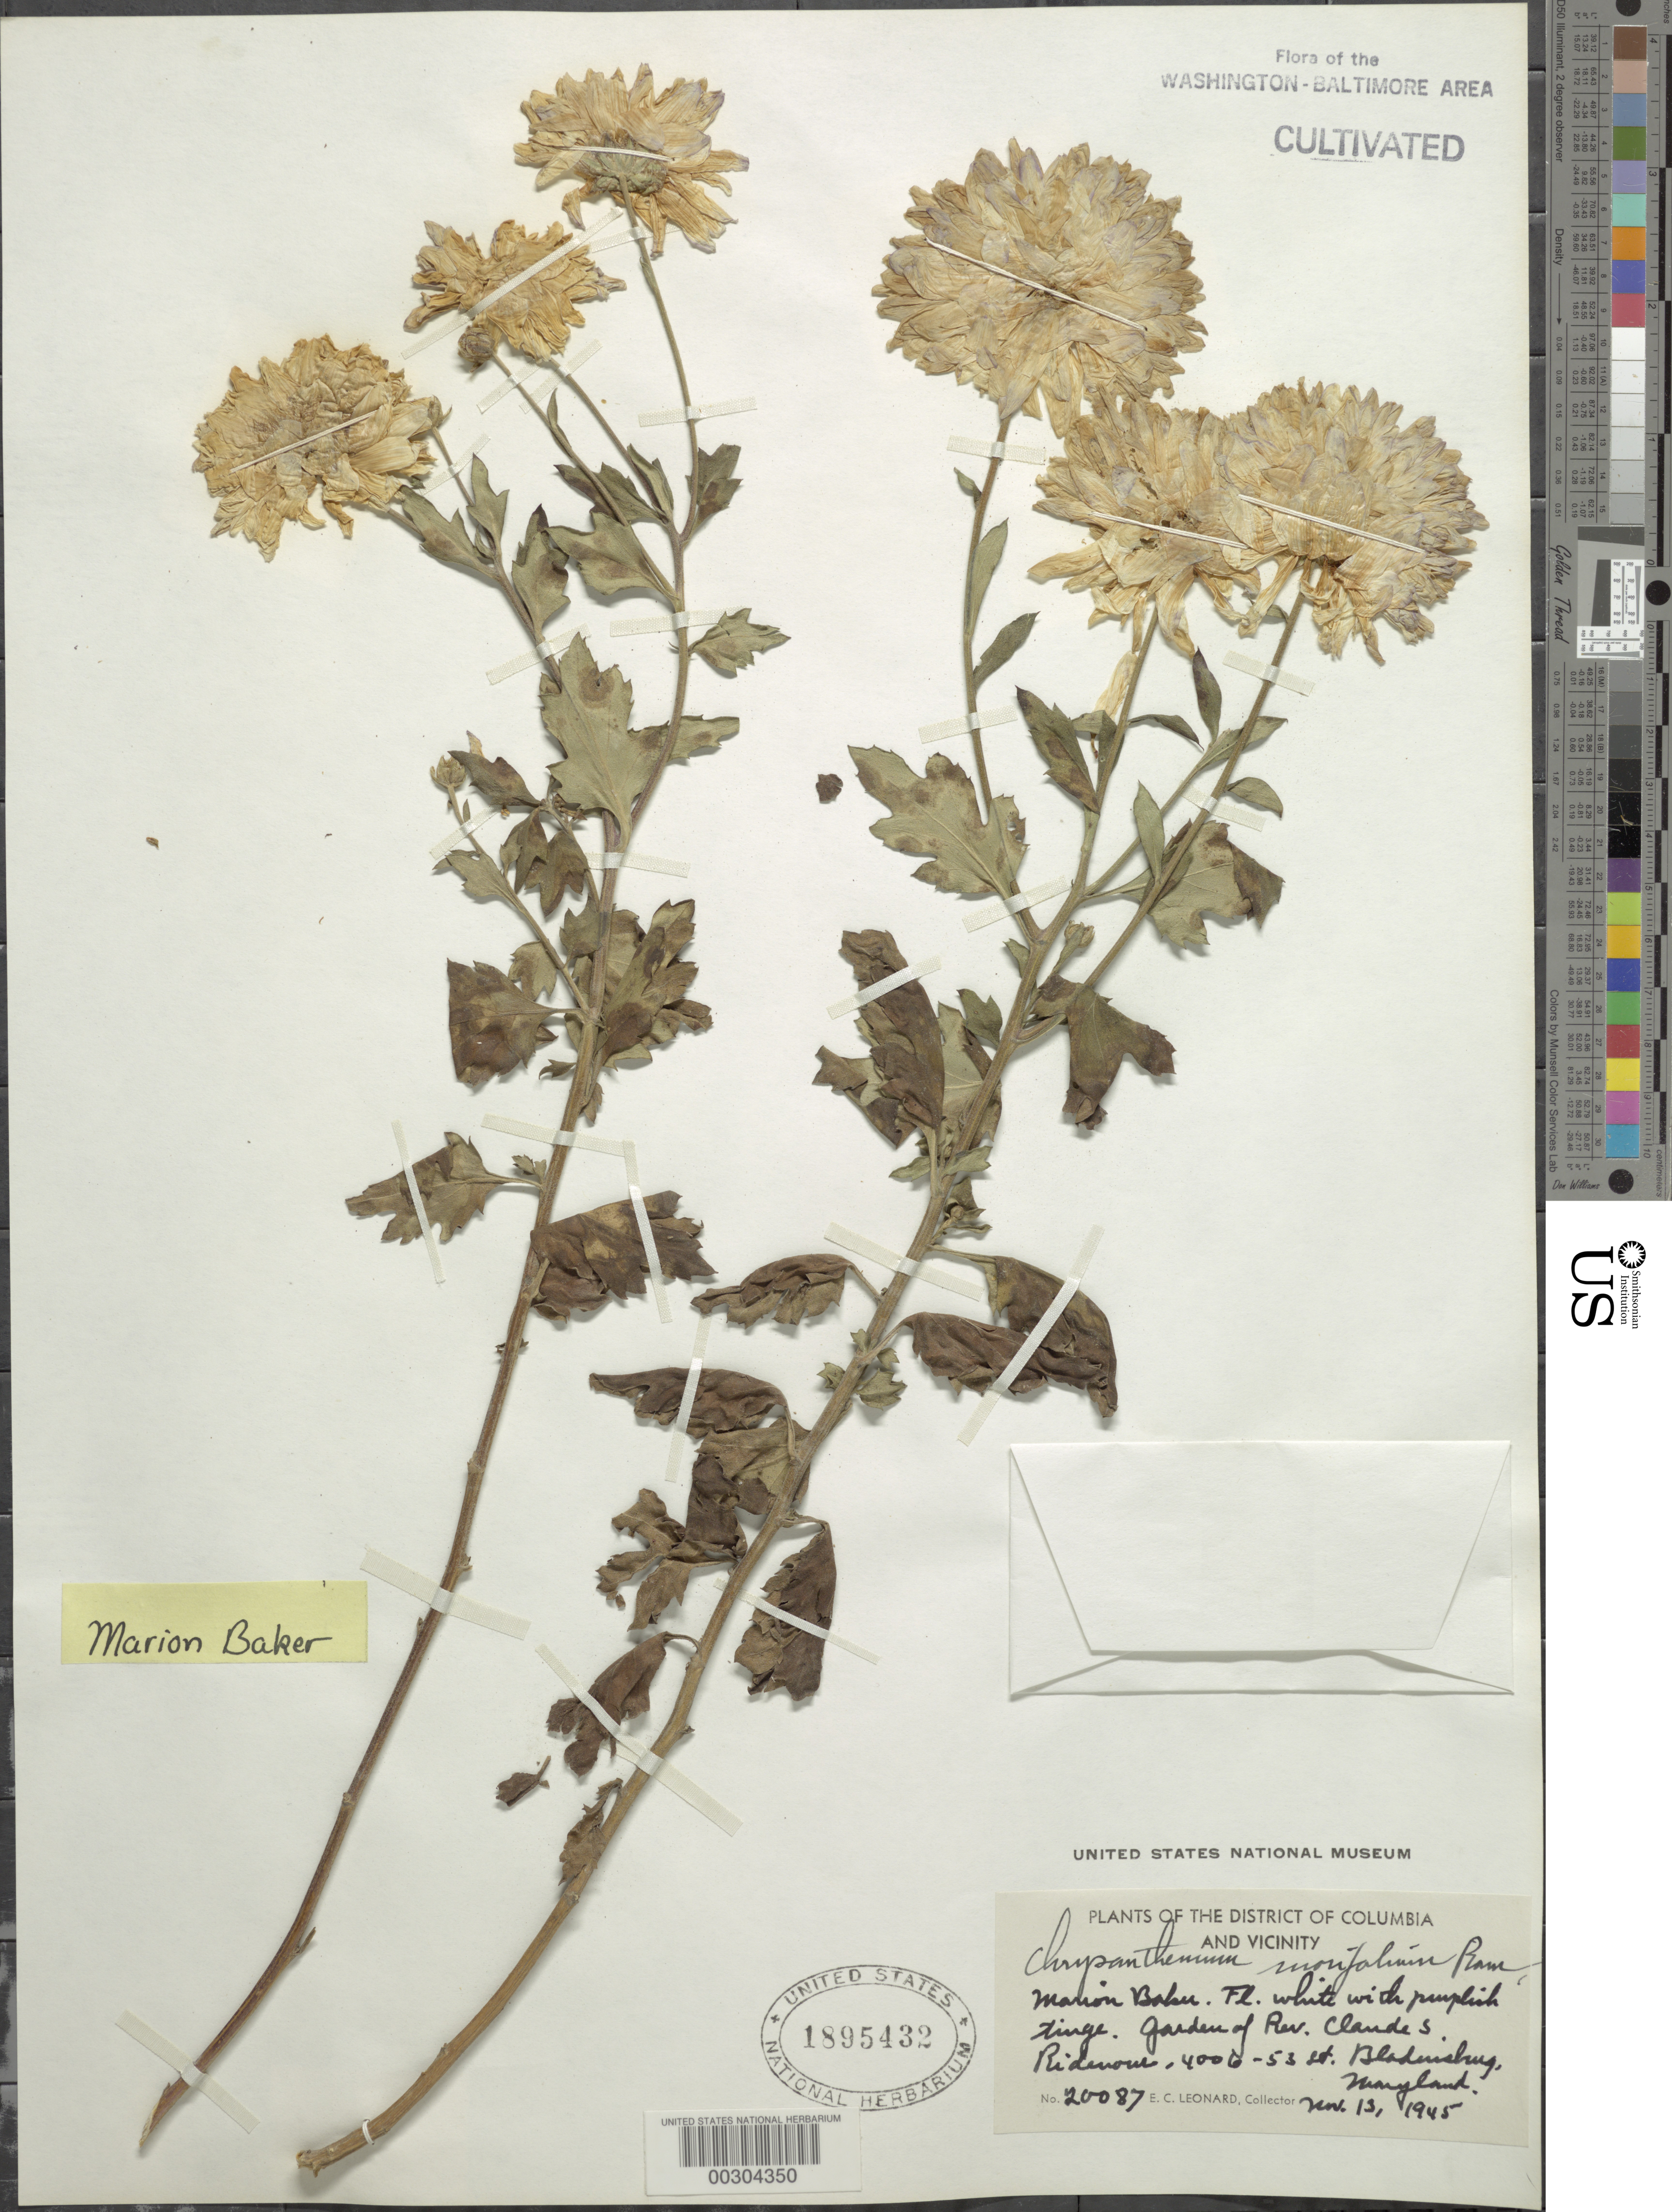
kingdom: Plantae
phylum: Tracheophyta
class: Magnoliopsida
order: Asterales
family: Asteraceae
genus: Chrysanthemum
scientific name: Chrysanthemum morifolium 'Marion Baker'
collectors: E. C. Leonard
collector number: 20087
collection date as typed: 13 Nov 1945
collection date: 1945-11-13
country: United States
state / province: Maryland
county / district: Prince George's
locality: Bladensburg, 4006 53 St, C.S. Ridenour's garden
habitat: Garden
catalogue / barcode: US 1895432